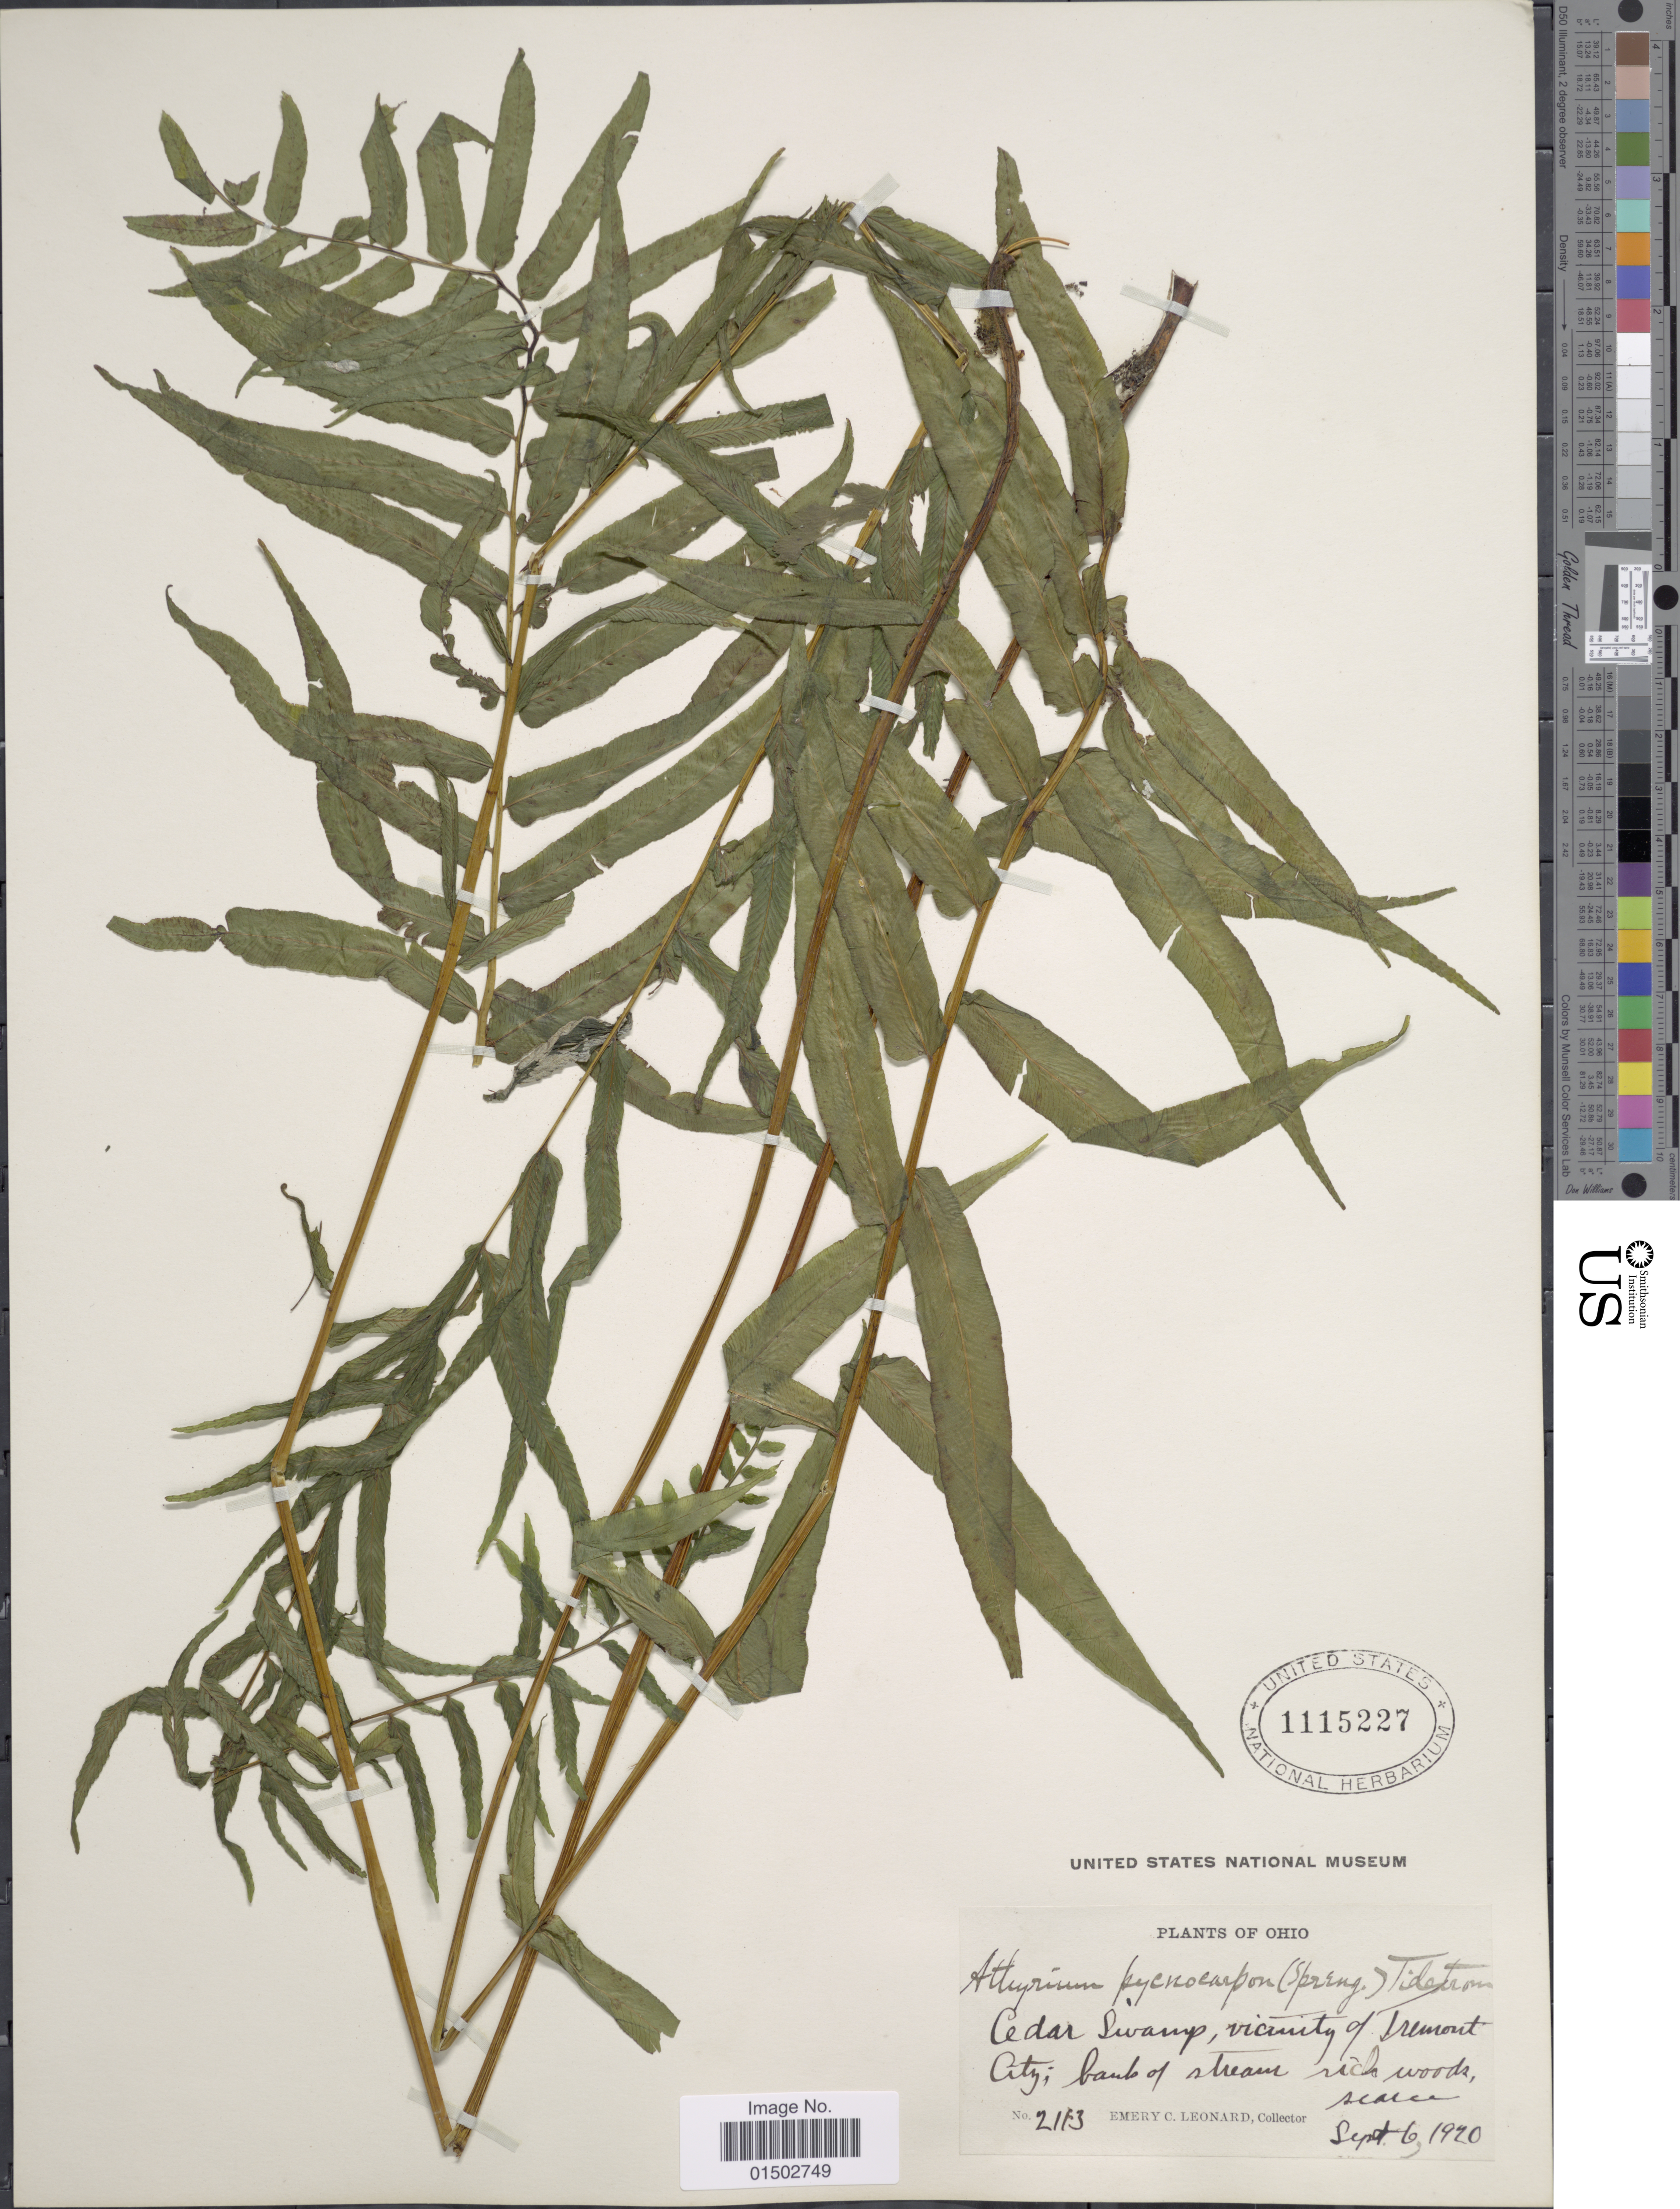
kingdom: Plantae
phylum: Tracheophyta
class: Polypodiopsida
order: Polypodiales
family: Diplaziopsidaceae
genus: Homalosorus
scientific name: Homalosorus pycnocarpos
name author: (Spreng.) Pic. Serm.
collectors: E. C. Leonard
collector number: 2113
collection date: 1920-09-06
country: United States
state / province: Ohio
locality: Cedar swamp, vicinity of Tremont City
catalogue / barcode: US 1115227